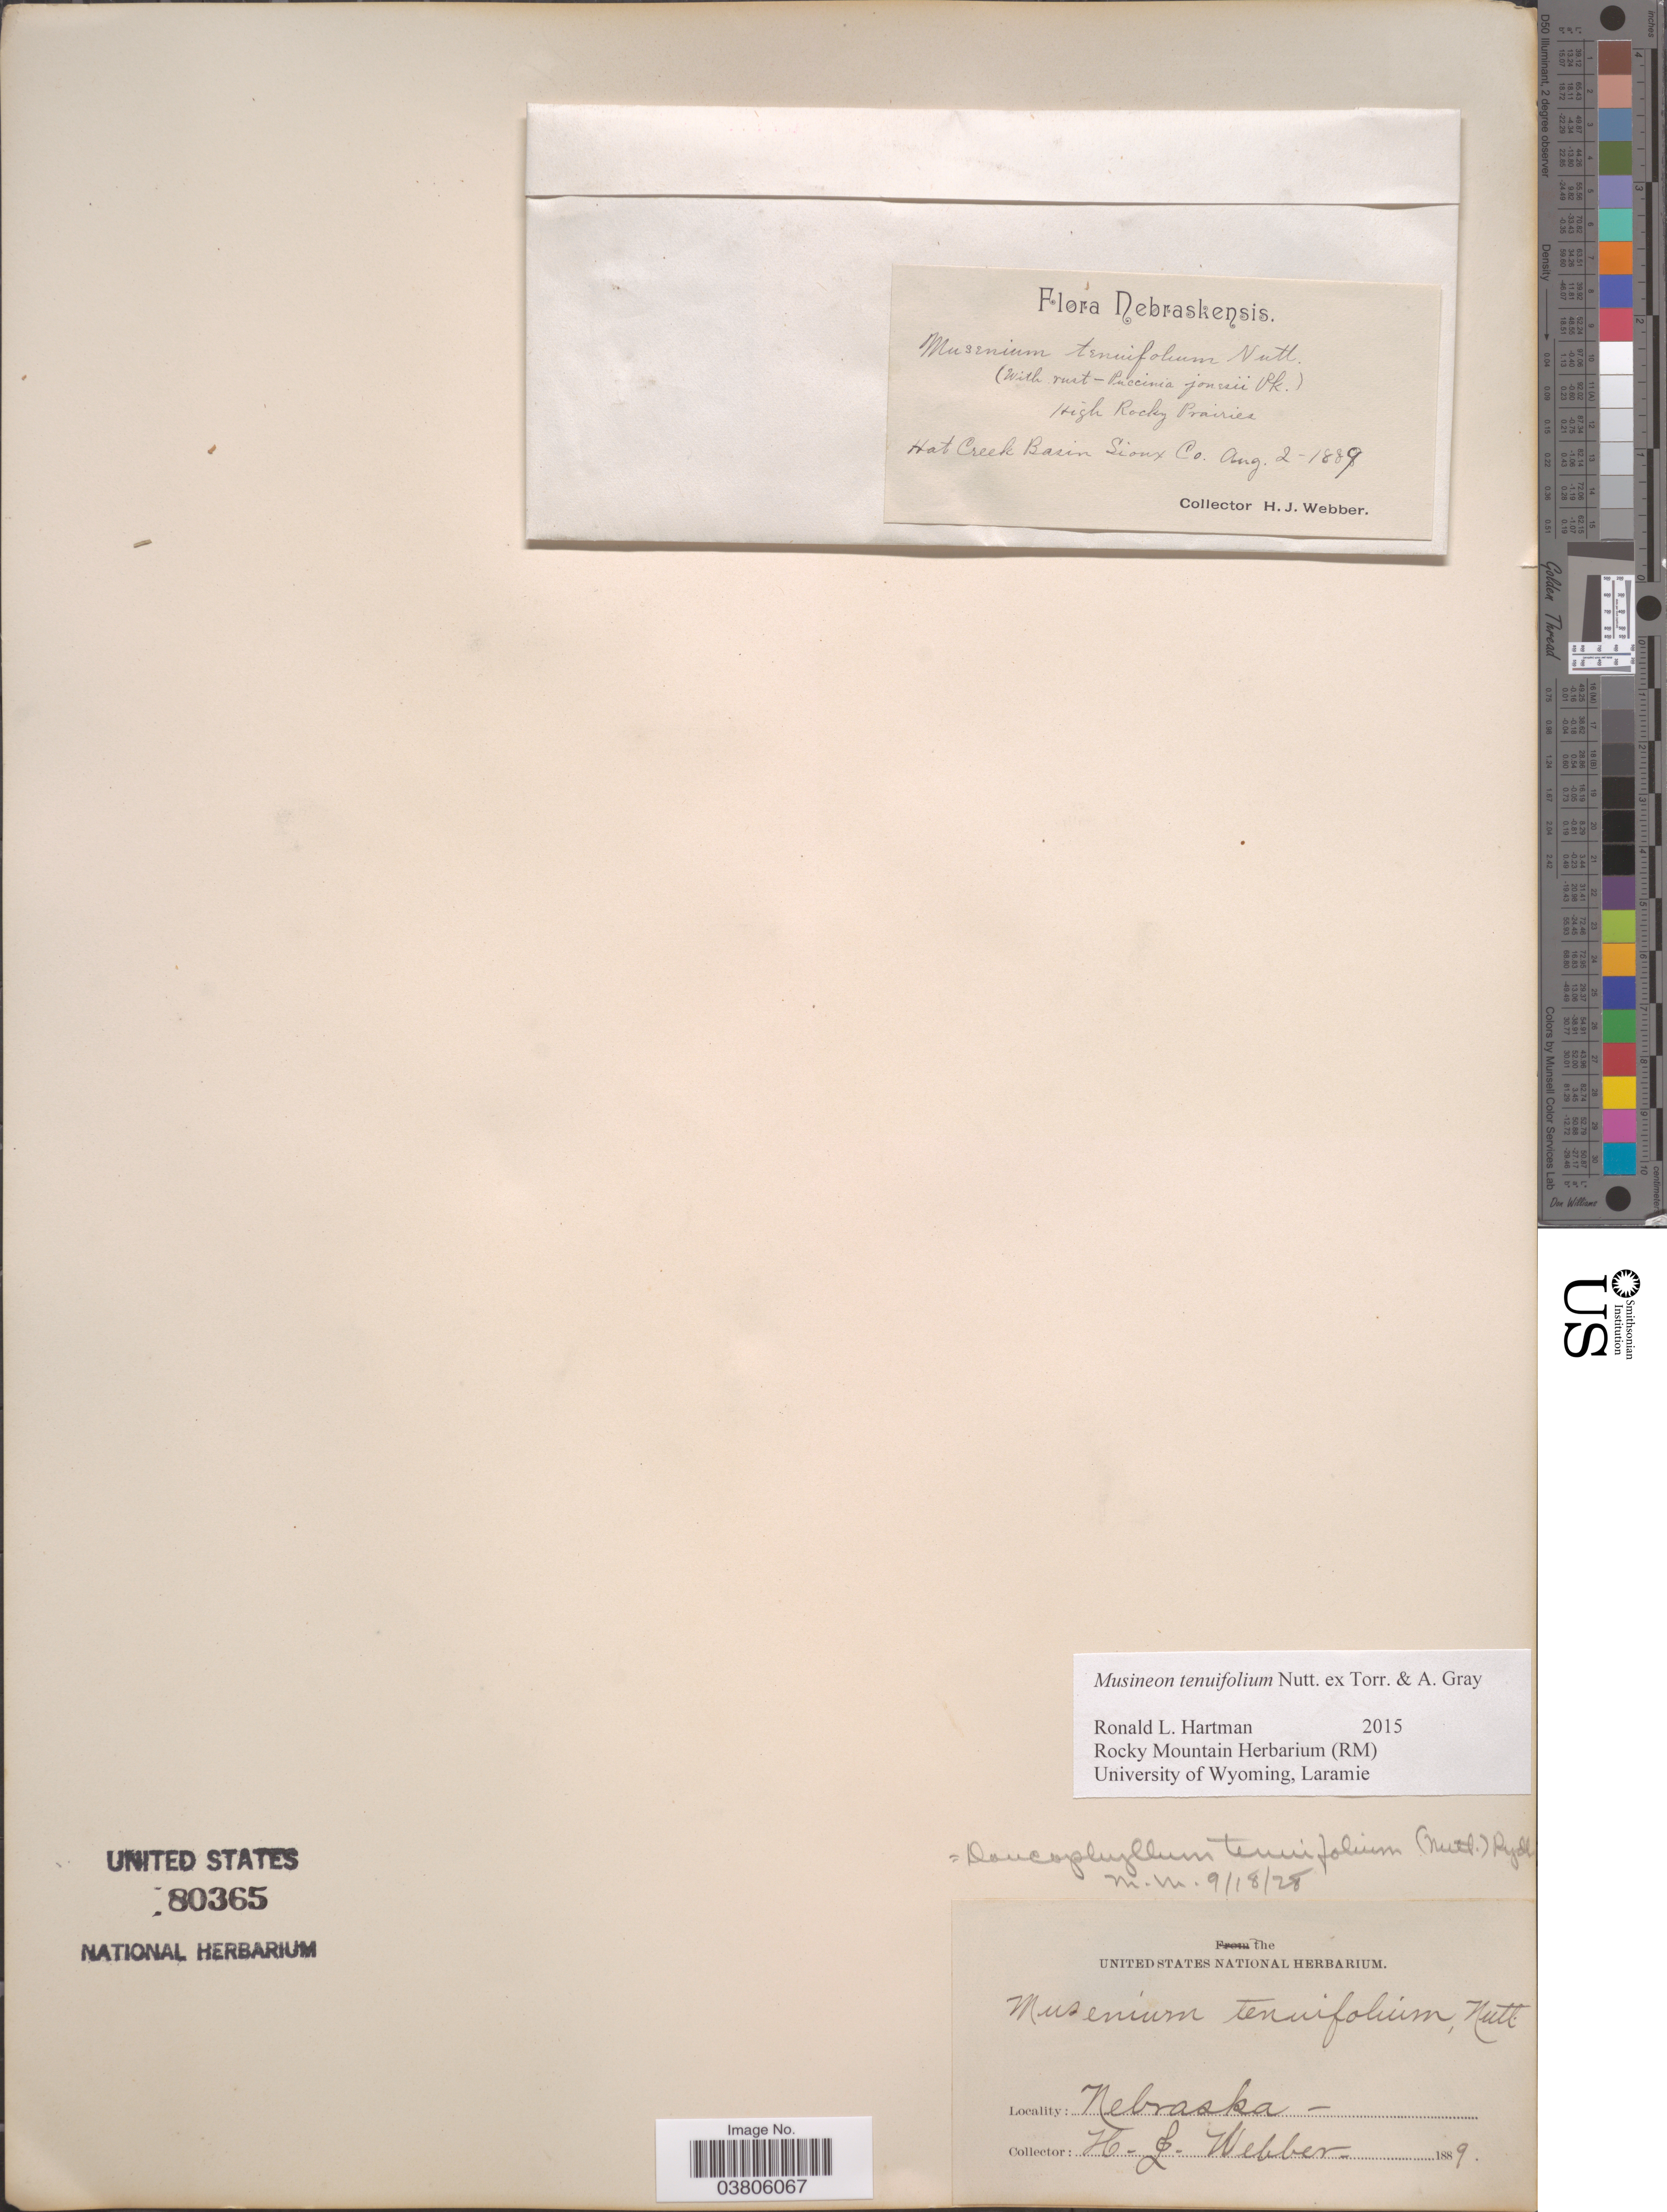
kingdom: Plantae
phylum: Tracheophyta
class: Magnoliopsida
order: Apiales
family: Apiaceae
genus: Musineon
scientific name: Musineon tenuifolium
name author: Nutt.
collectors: H. Webber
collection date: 1889-08-02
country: United States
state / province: Nebraska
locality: Hot Creek Basin Sioux Co.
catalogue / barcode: US 80365